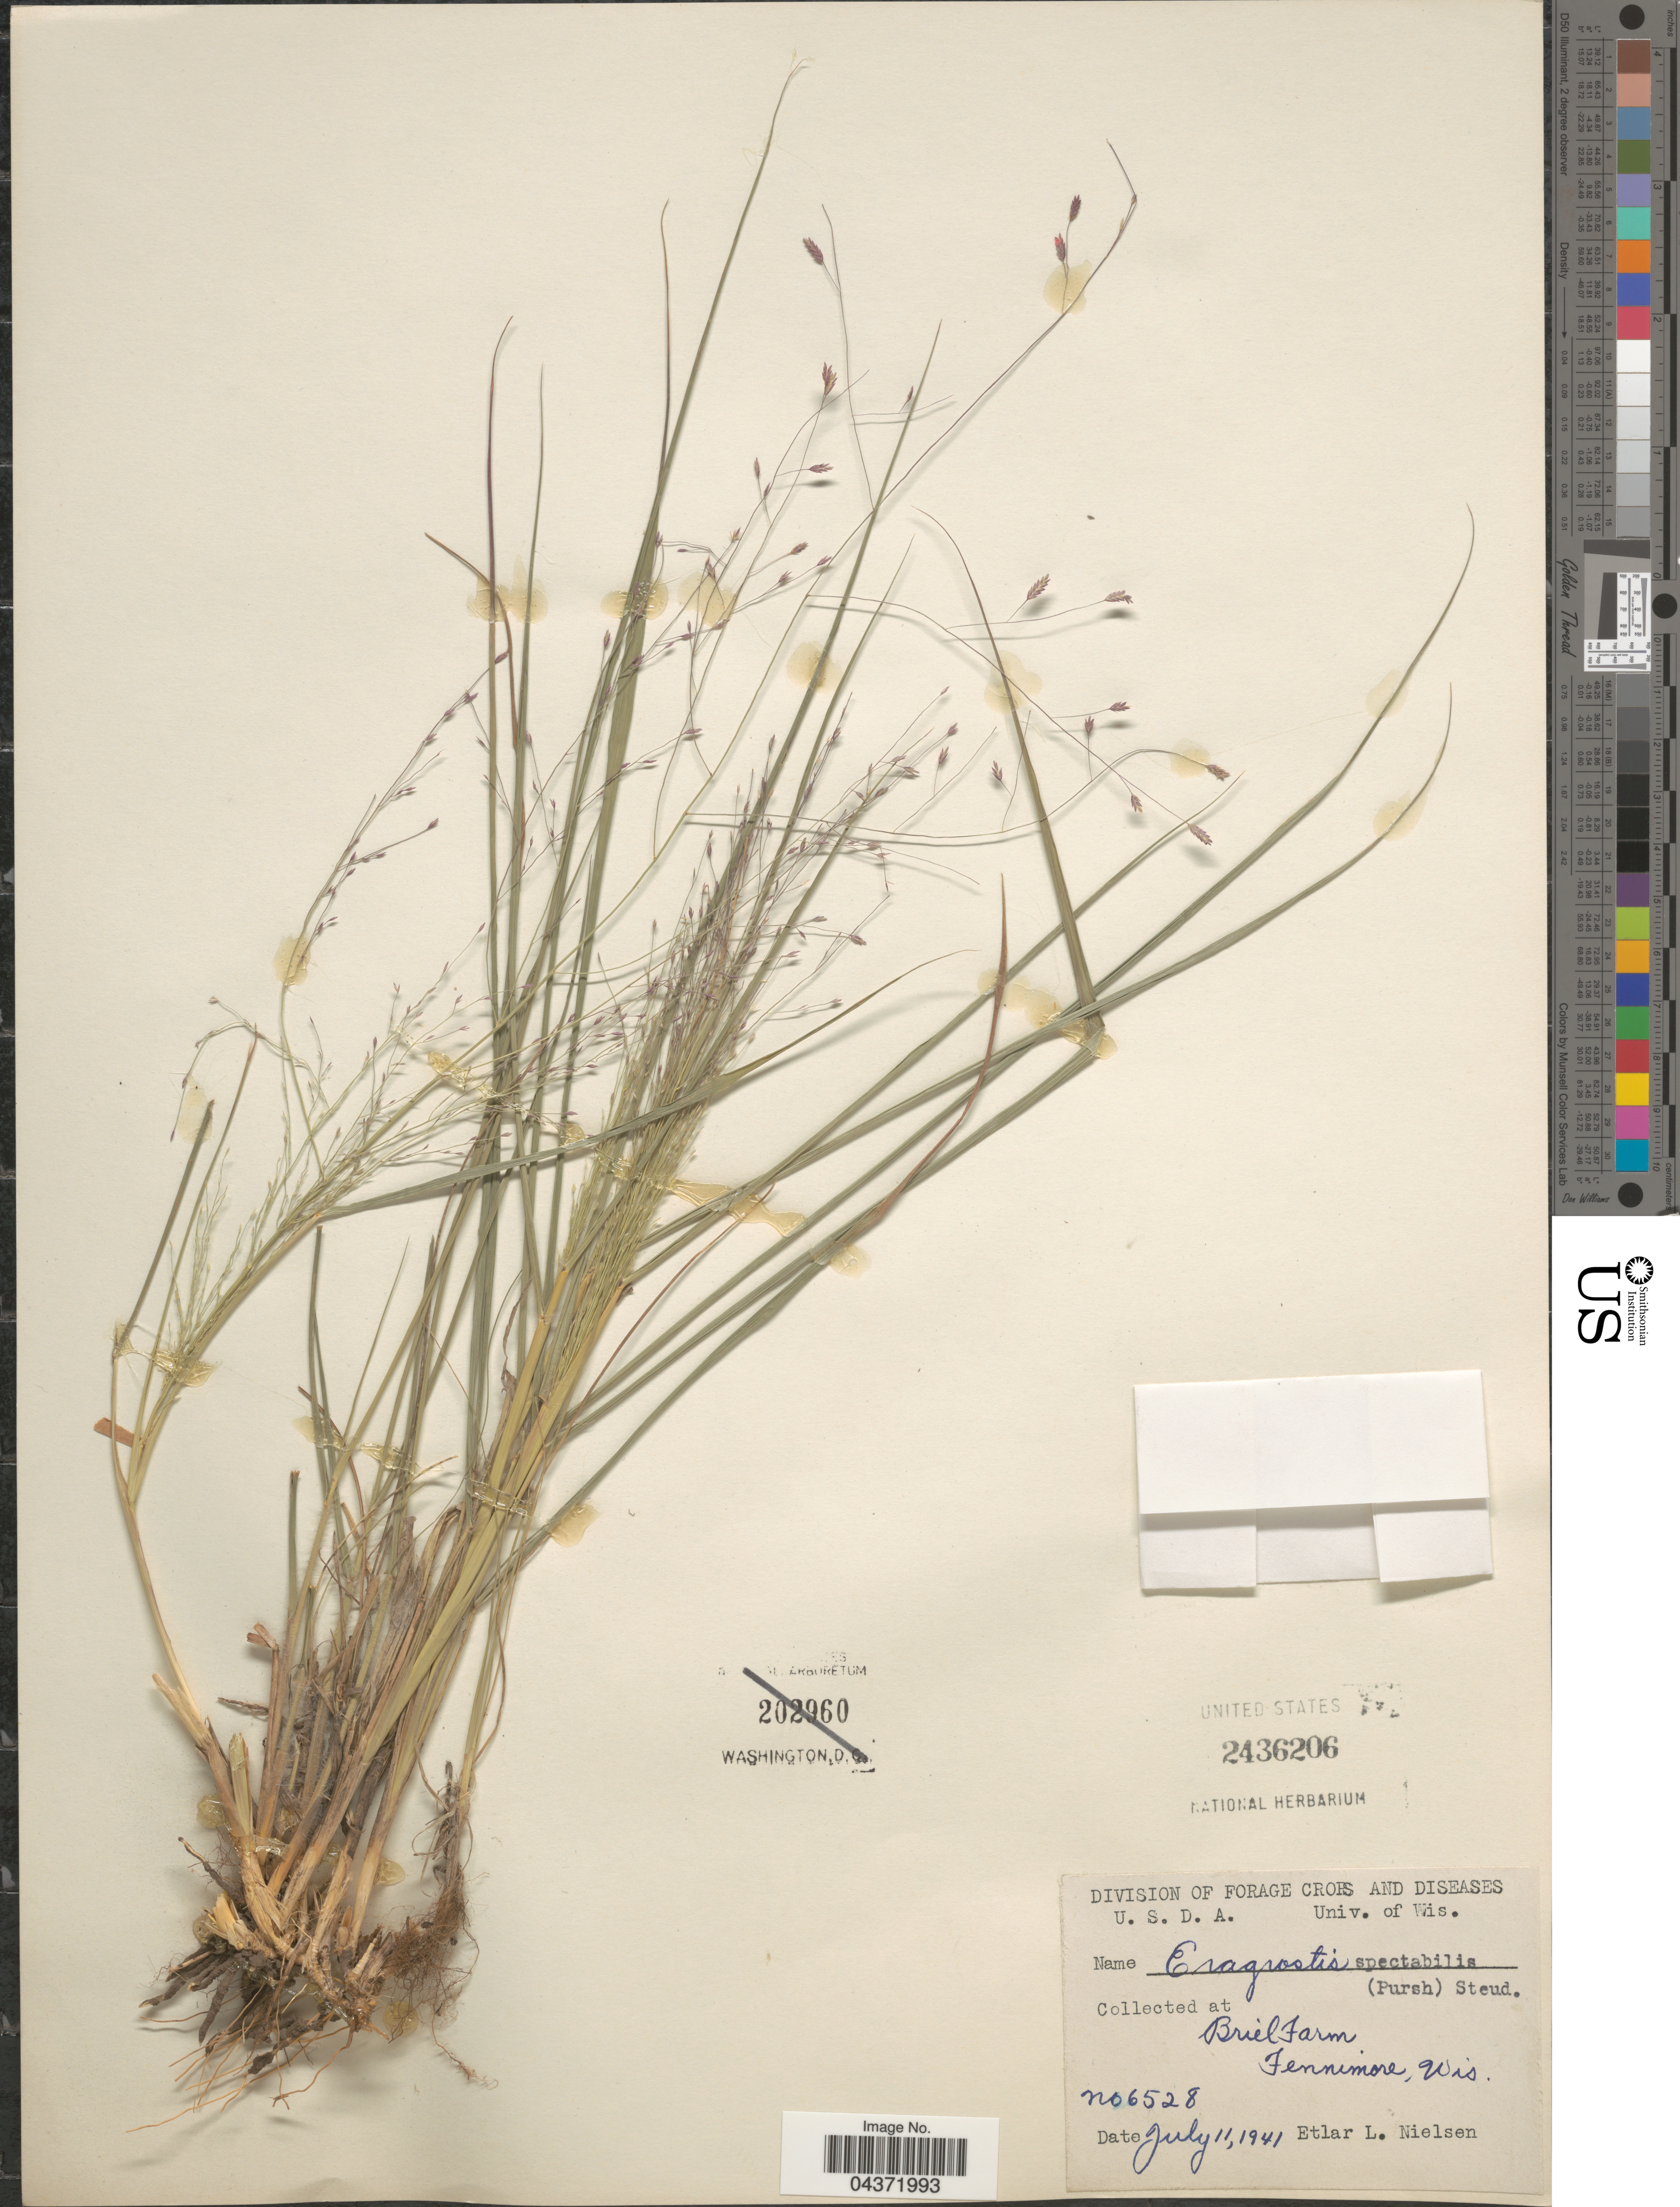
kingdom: Plantae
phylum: Tracheophyta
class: Liliopsida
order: Poales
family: Poaceae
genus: Eragrostis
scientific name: Eragrostis spectabilis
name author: (Pursh) Steud.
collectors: E. L. Nielsen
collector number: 6528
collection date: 1941-07-11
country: United States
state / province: Wisconsin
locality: At Briel Farm. Fennimore.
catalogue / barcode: US 2436206